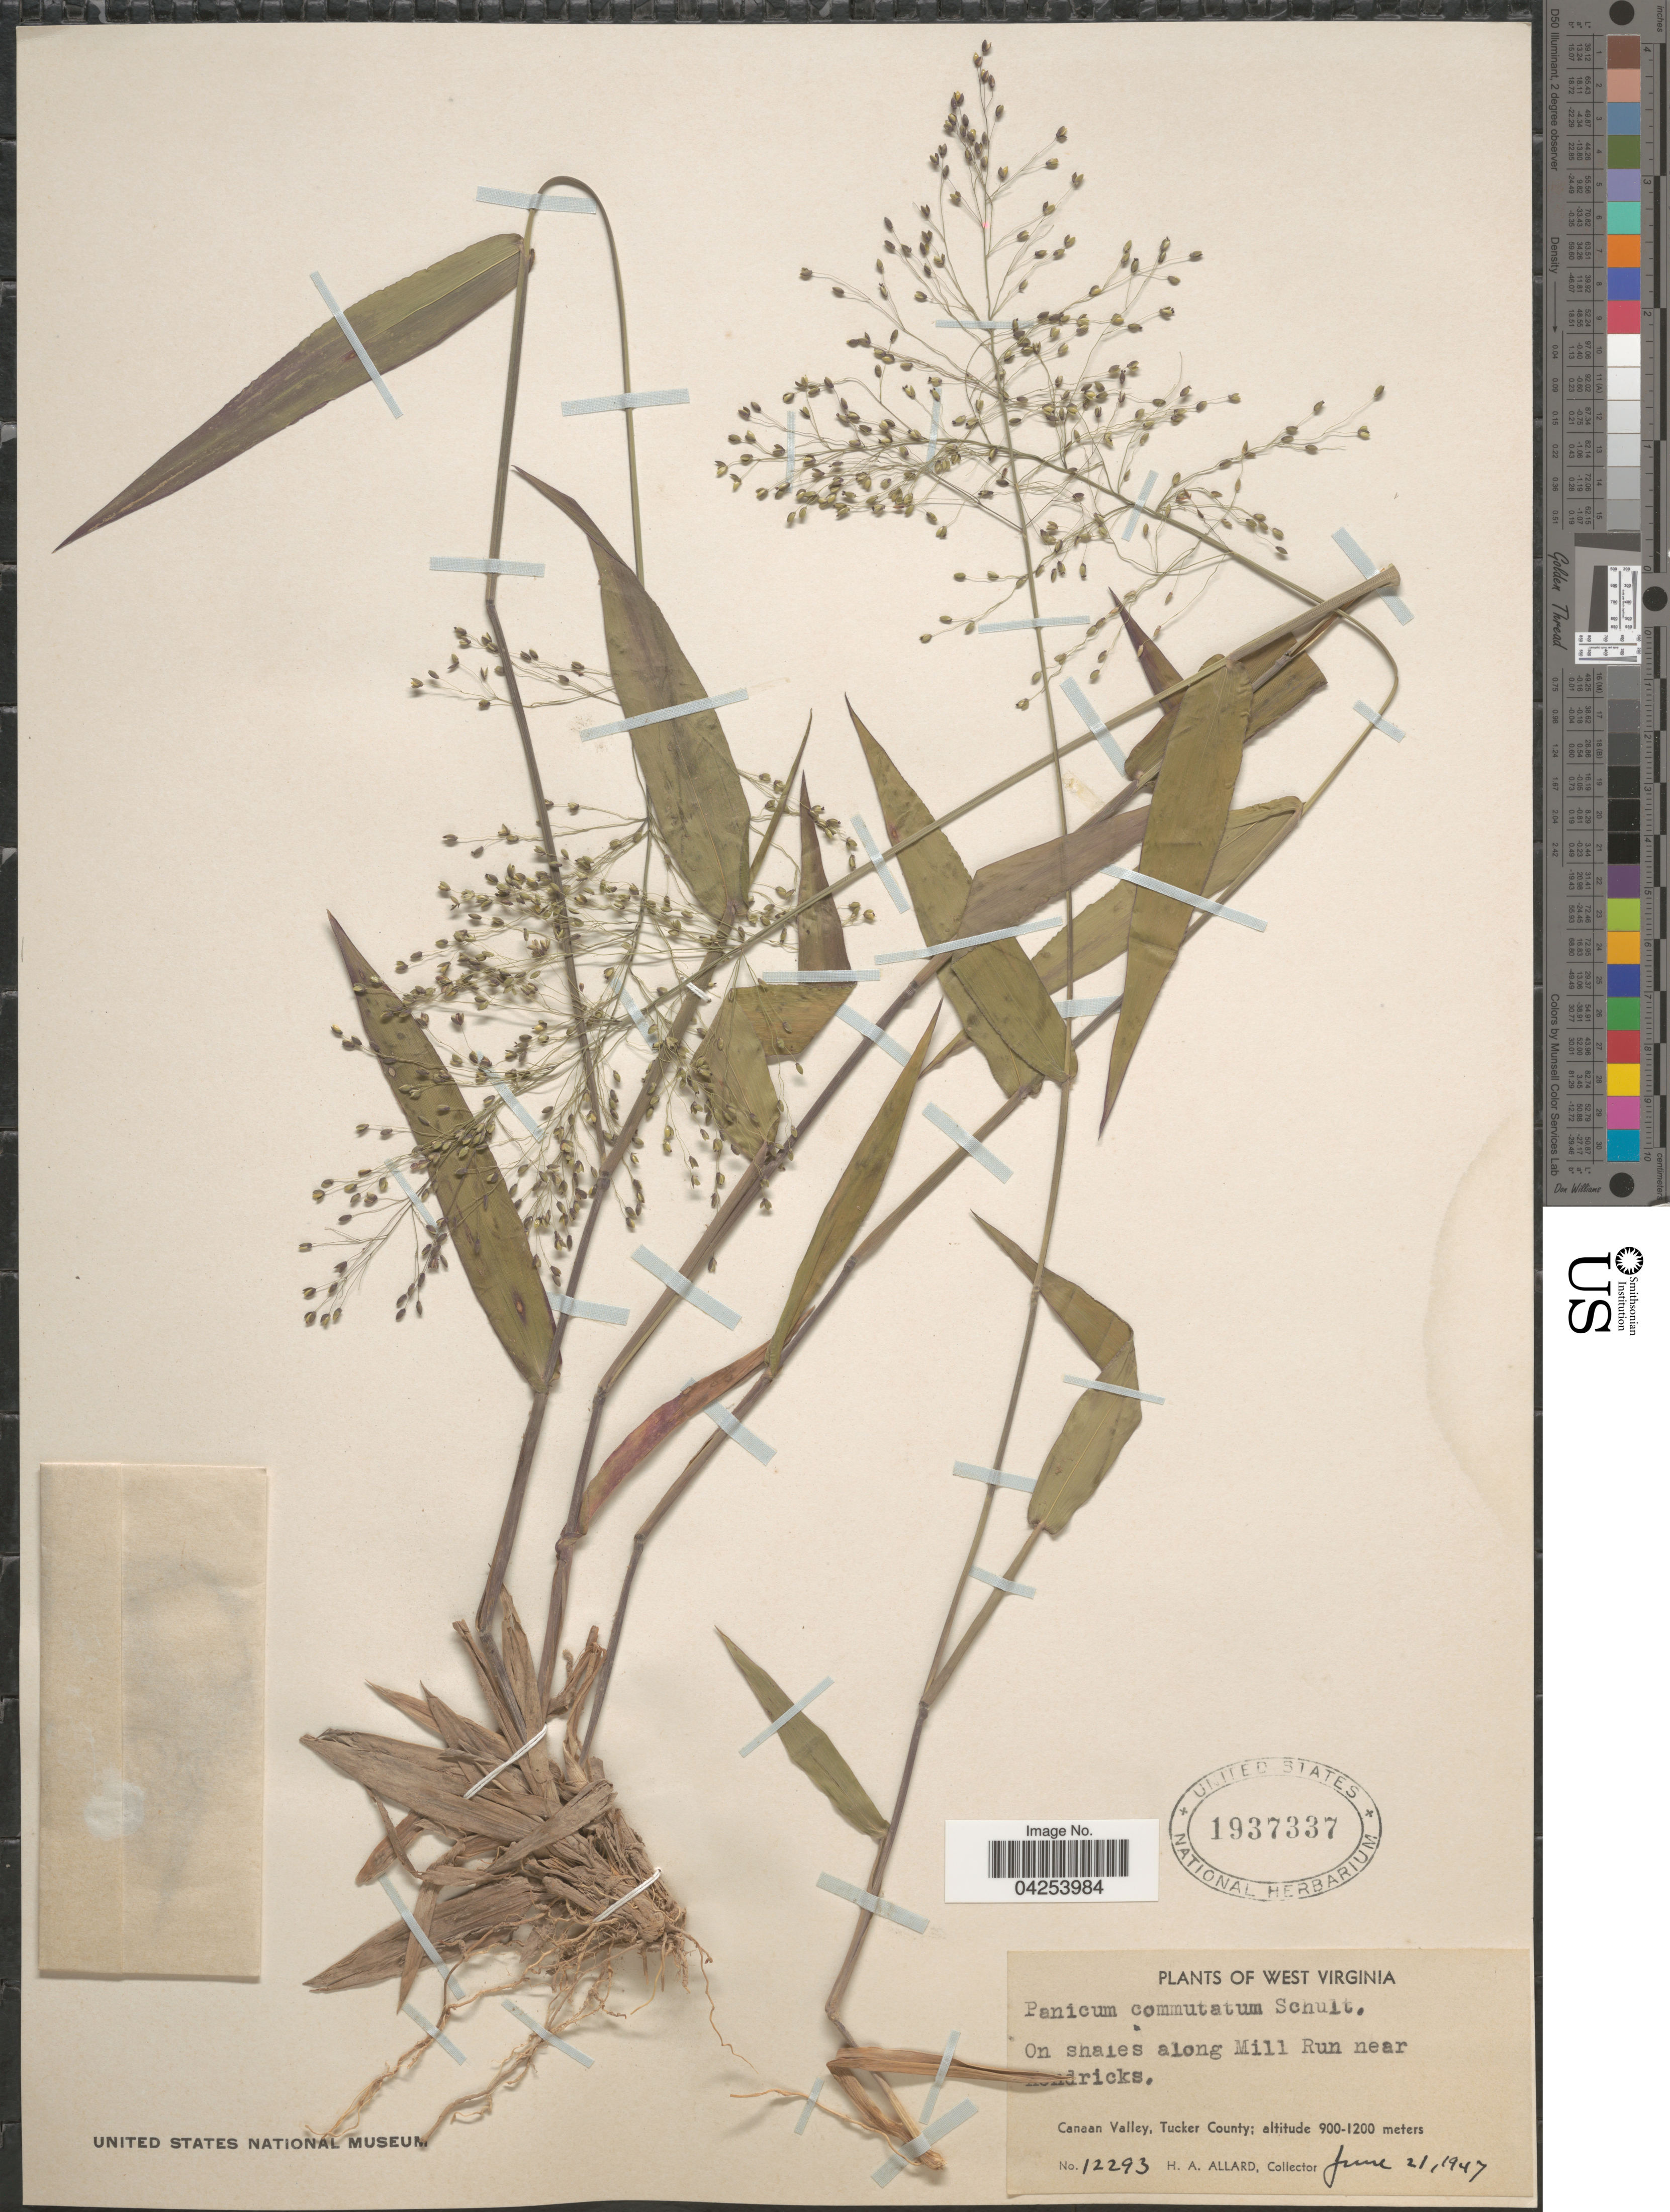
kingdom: Plantae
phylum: Tracheophyta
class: Liliopsida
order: Poales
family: Poaceae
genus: Dichanthelium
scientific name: Dichanthelium commutatum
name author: (Schult.) Gould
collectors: H. A. Allard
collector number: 12293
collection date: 1947-06-21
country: United States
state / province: West Virginia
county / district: Tucker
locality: On shales along Mill Run near Hendricks, Canaan Valley, Tucker County.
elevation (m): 900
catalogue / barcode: US 1937337